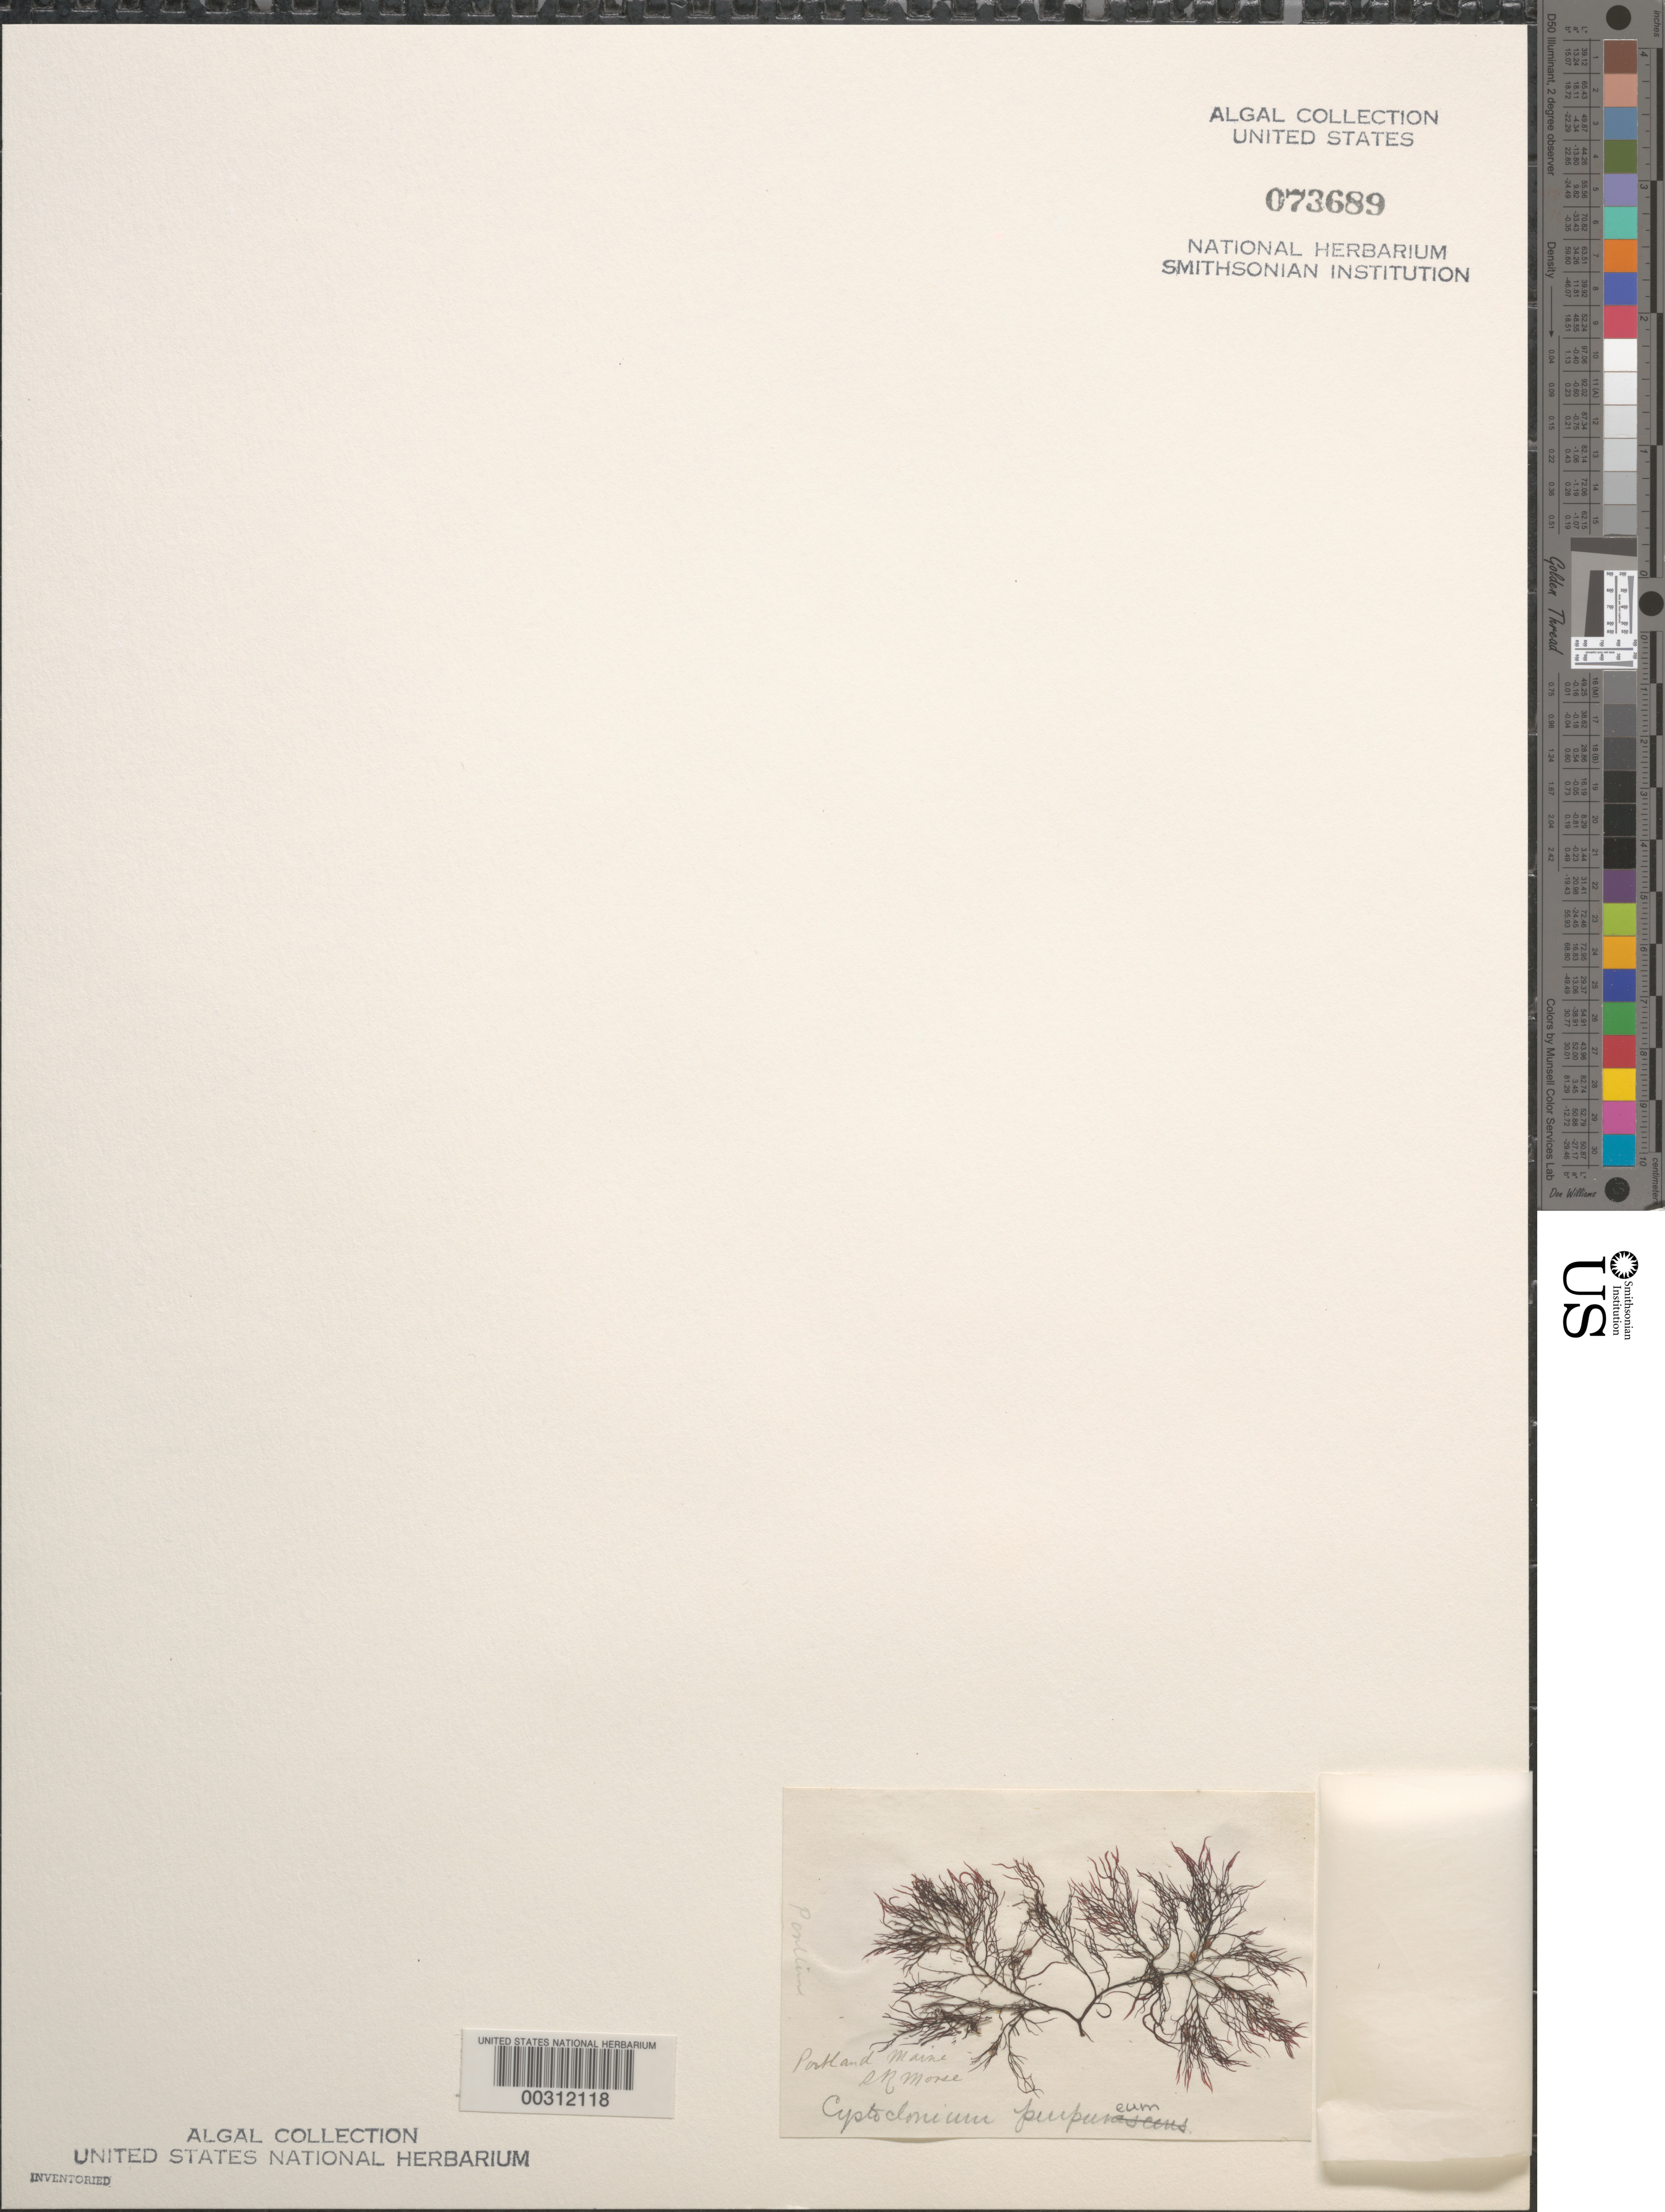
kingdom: Plantae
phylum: Rhodophyta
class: Florideophyceae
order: Gigartinales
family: Cystocloniaceae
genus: Cystoclonium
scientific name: Cystoclonium purpureum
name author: (Huds.) Batters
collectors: S. Morse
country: United States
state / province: Maine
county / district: Cumberland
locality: Portland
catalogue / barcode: US 73689